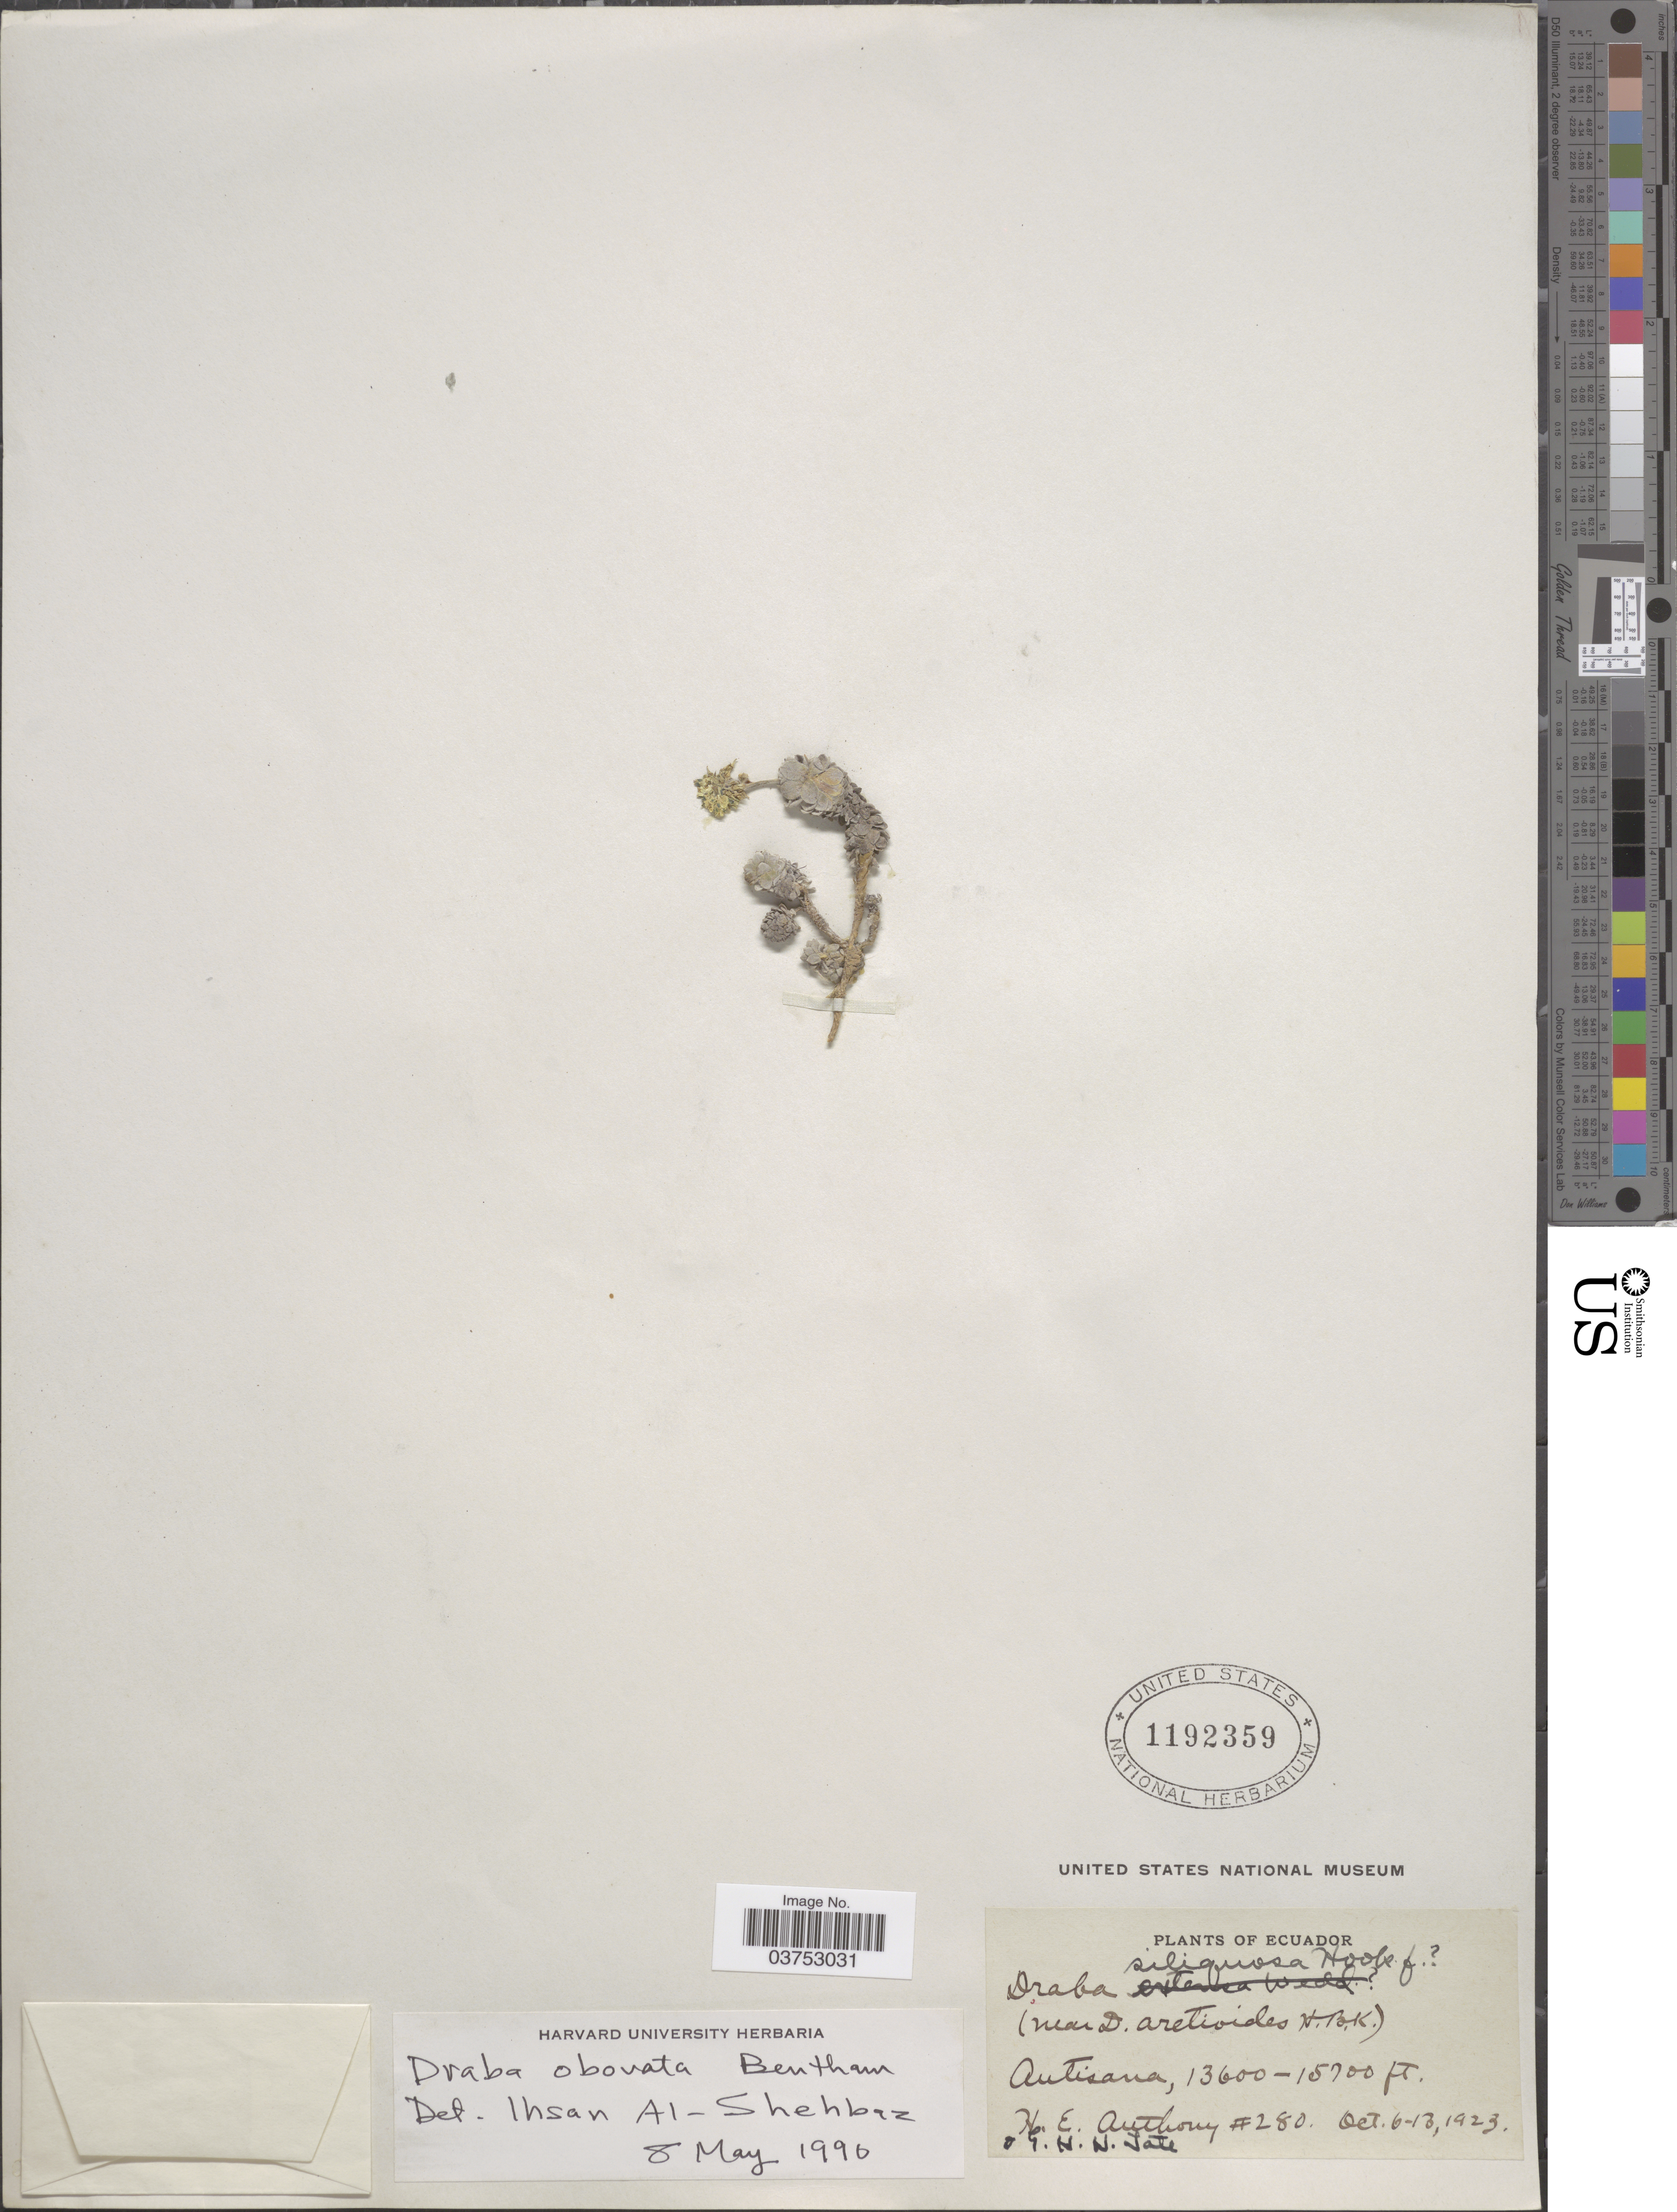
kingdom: Plantae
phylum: Tracheophyta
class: Magnoliopsida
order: Brassicales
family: Brassicaceae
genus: Draba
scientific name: Draba obovata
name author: (A. Gray) Benth.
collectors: H. E. Anthony & G. H. H.Tate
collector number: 280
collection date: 1923-10-06/1923-10-13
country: Ecuador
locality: Antisana.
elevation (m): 4145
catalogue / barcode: US 1192359